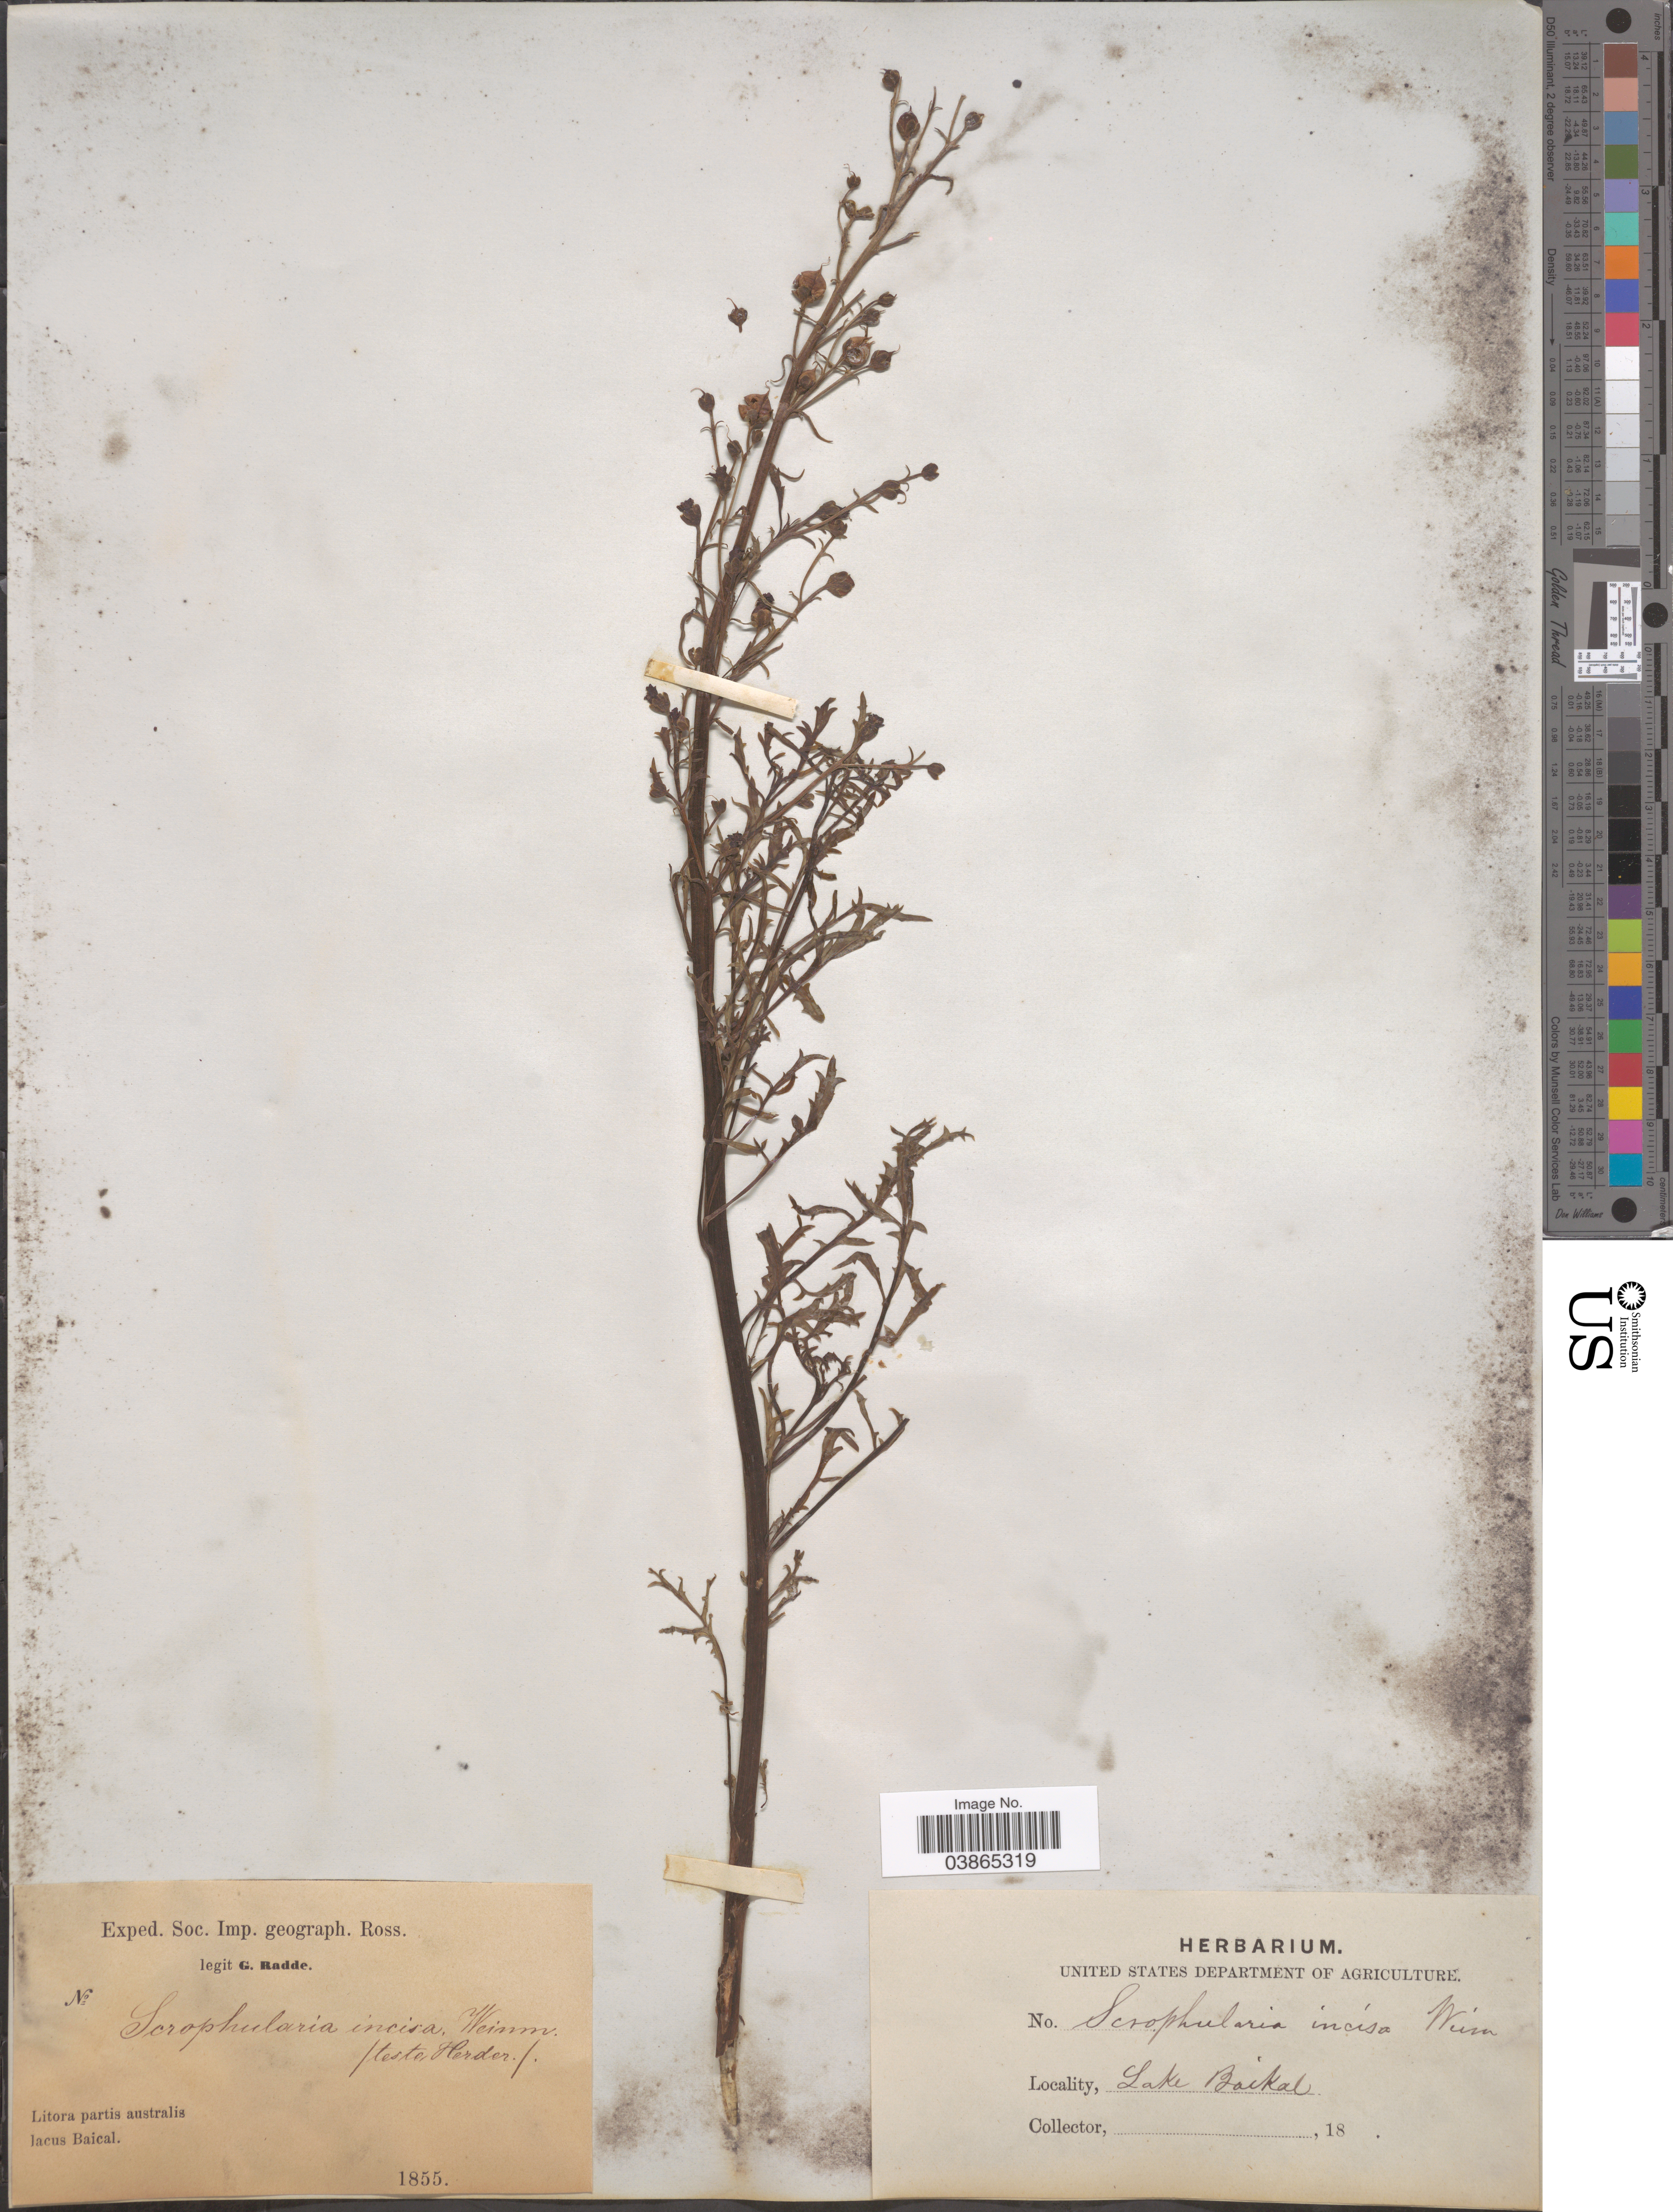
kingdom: Plantae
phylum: Tracheophyta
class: Magnoliopsida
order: Lamiales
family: Scrophulariaceae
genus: Scrophularia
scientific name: Scrophularia incisa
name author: Weinm.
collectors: G. Radde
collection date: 1855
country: Russian Federation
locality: Litora partis australis lacus Baical. Lake Baikal.